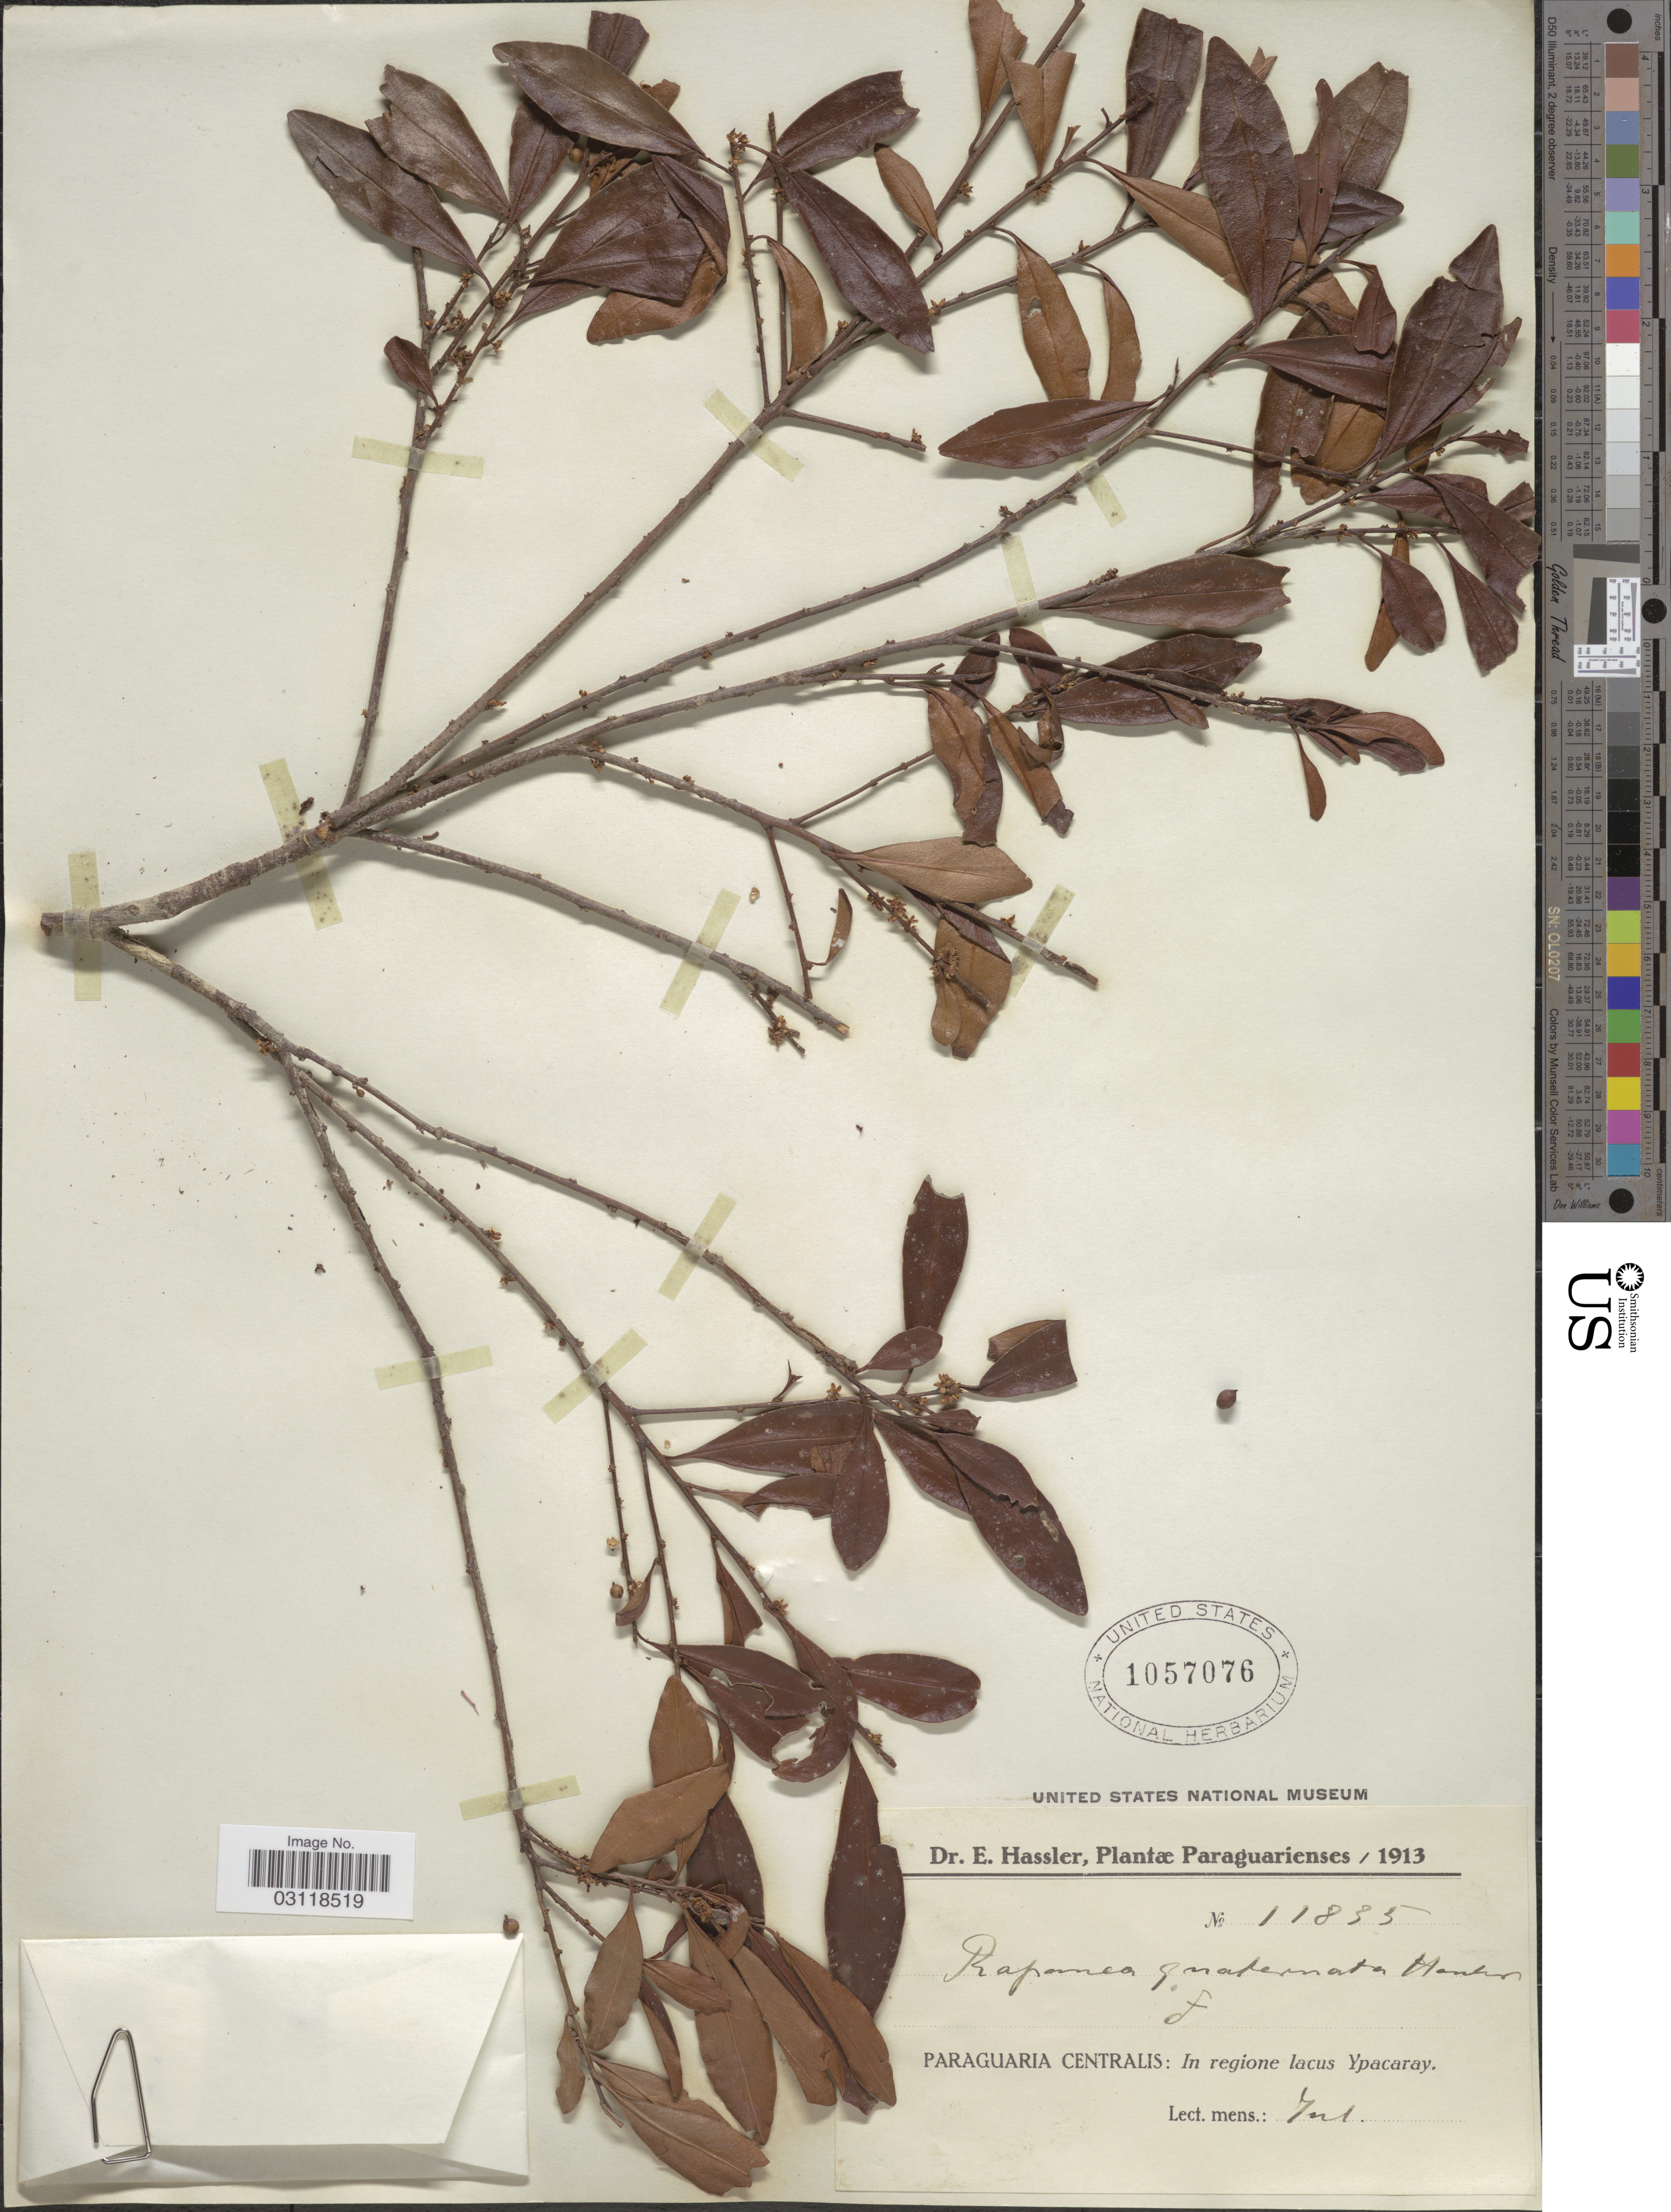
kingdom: Plantae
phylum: Tracheophyta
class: Magnoliopsida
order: Ericales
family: Primulaceae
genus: Rapanea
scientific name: Rapanea quaternata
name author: Hassl.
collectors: E. Hassler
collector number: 11835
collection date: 1913-07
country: Paraguay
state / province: Central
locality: Paraguaria Centralis: In regione lacus Ypacaray.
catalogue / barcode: US 1057076